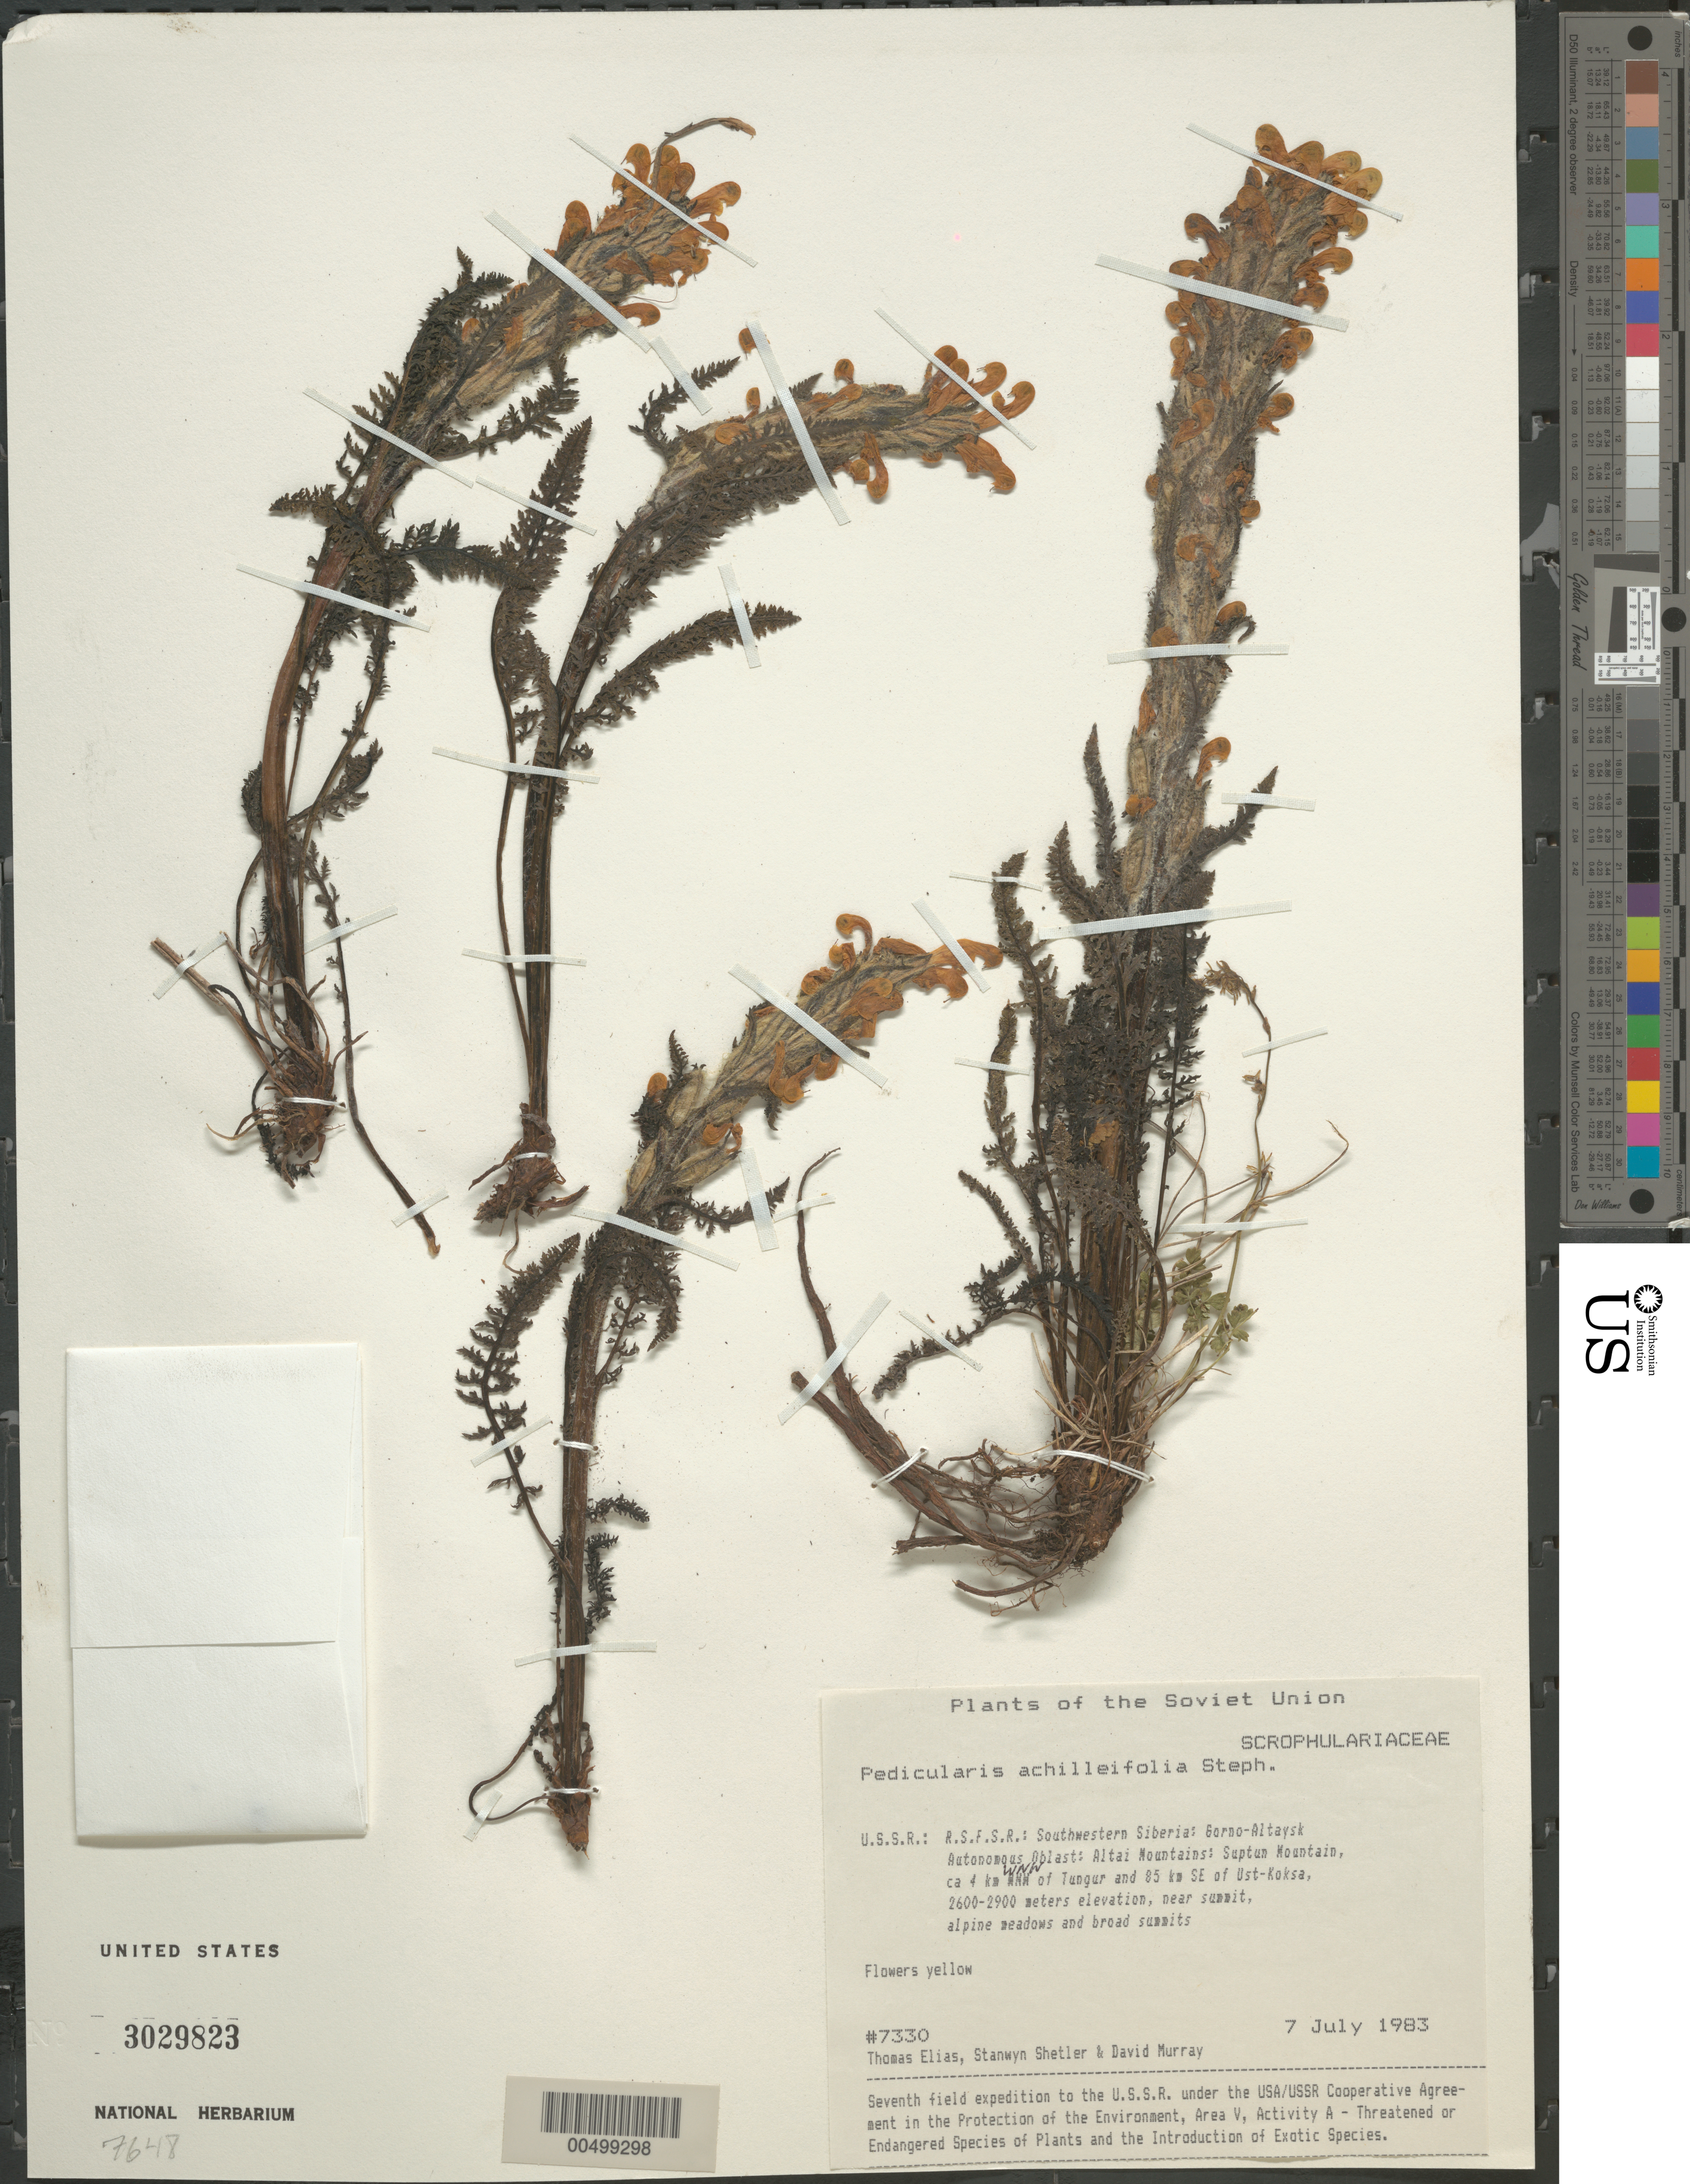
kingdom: Plantae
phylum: Tracheophyta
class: Magnoliopsida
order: Lamiales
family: Orobanchaceae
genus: Pedicularis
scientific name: Pedicularis achillaifolia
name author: Steph.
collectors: T. Elias, S. Shetler & D. F. Murray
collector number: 7330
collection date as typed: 07 Jul 1983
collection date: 1983-07-07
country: Russian Federation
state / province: Altai Republic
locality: Altai Mountains, Suptun Mountain, ca. 4 km WNW of Tungur and 85 km SE of Ust-Koksa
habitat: near summit; alpine meadows and broad summits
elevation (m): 2600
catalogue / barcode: US 3029823